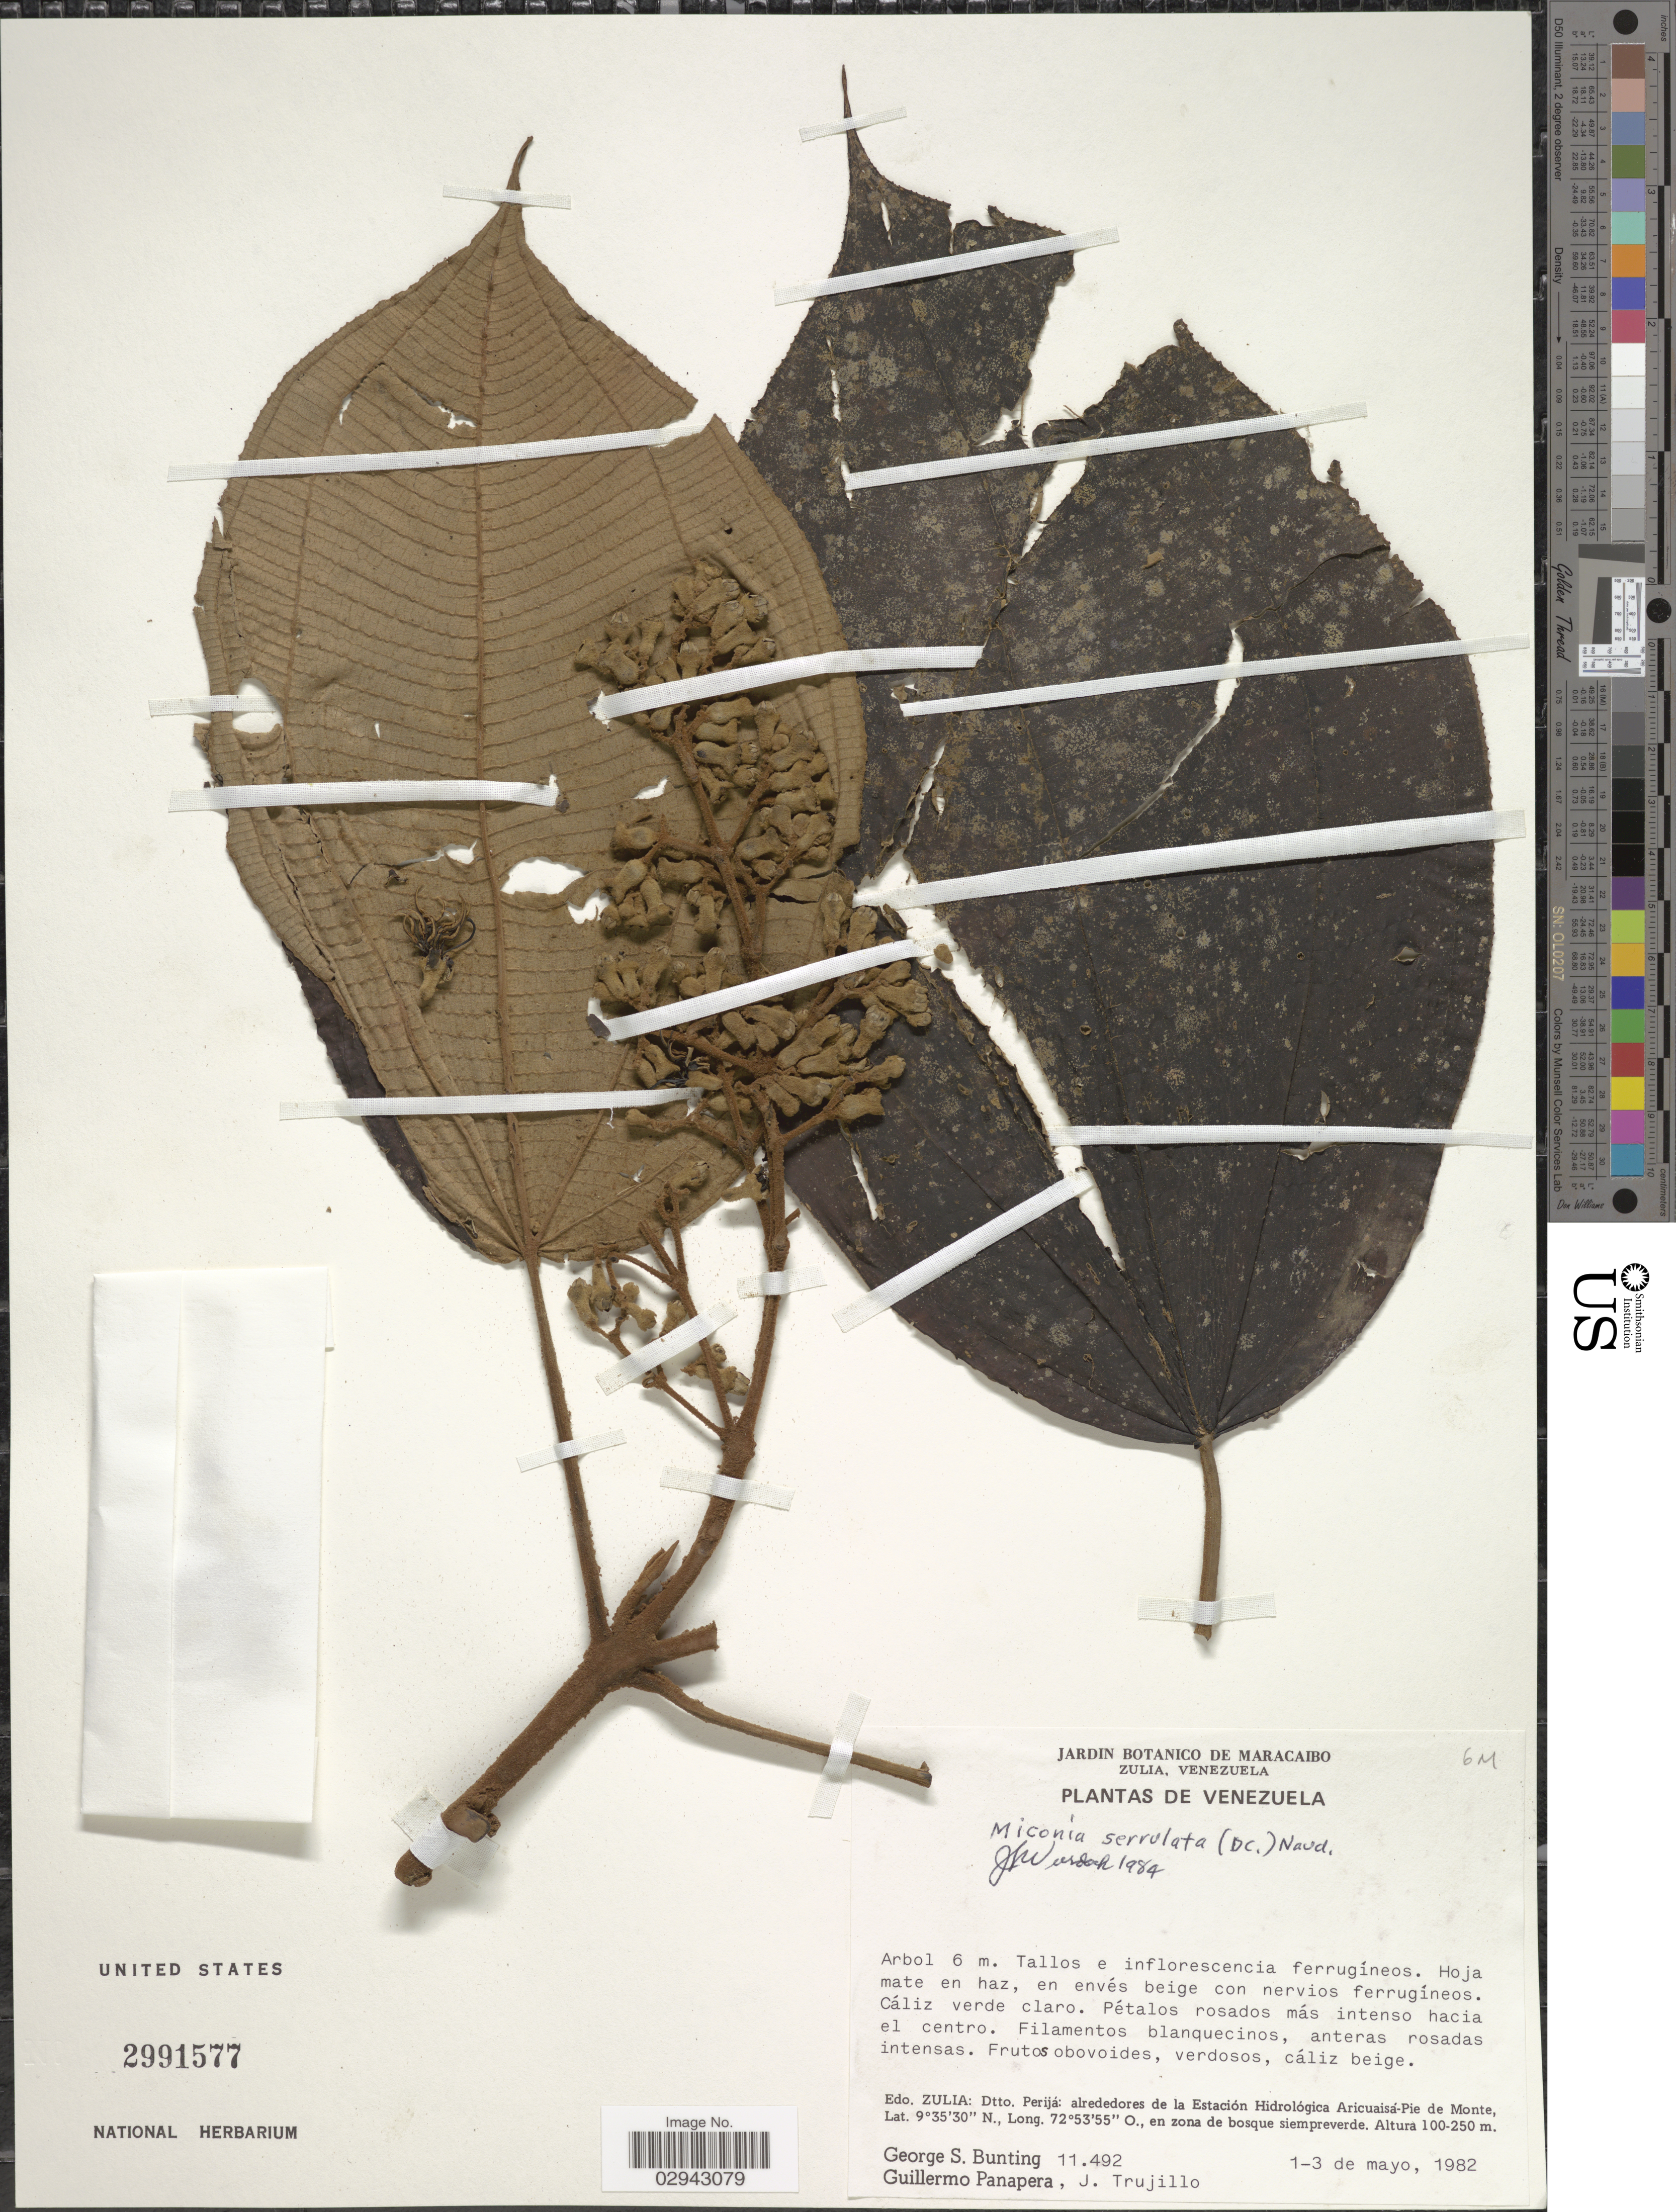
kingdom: Plantae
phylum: Tracheophyta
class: Magnoliopsida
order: Myrtales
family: Melastomataceae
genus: Miconia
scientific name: Miconia serrulata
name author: (DC.) Naudin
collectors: G. S. Bunting, G. Panapera & J. Trujillo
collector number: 11492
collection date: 1982-05-01/1982-05-03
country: Venezuela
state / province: Zulia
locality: Dtto. Perijá: alrededores de la Estación Hidrológica Aricuaisá-Pie de Monte.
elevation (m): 100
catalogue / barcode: US 2991577